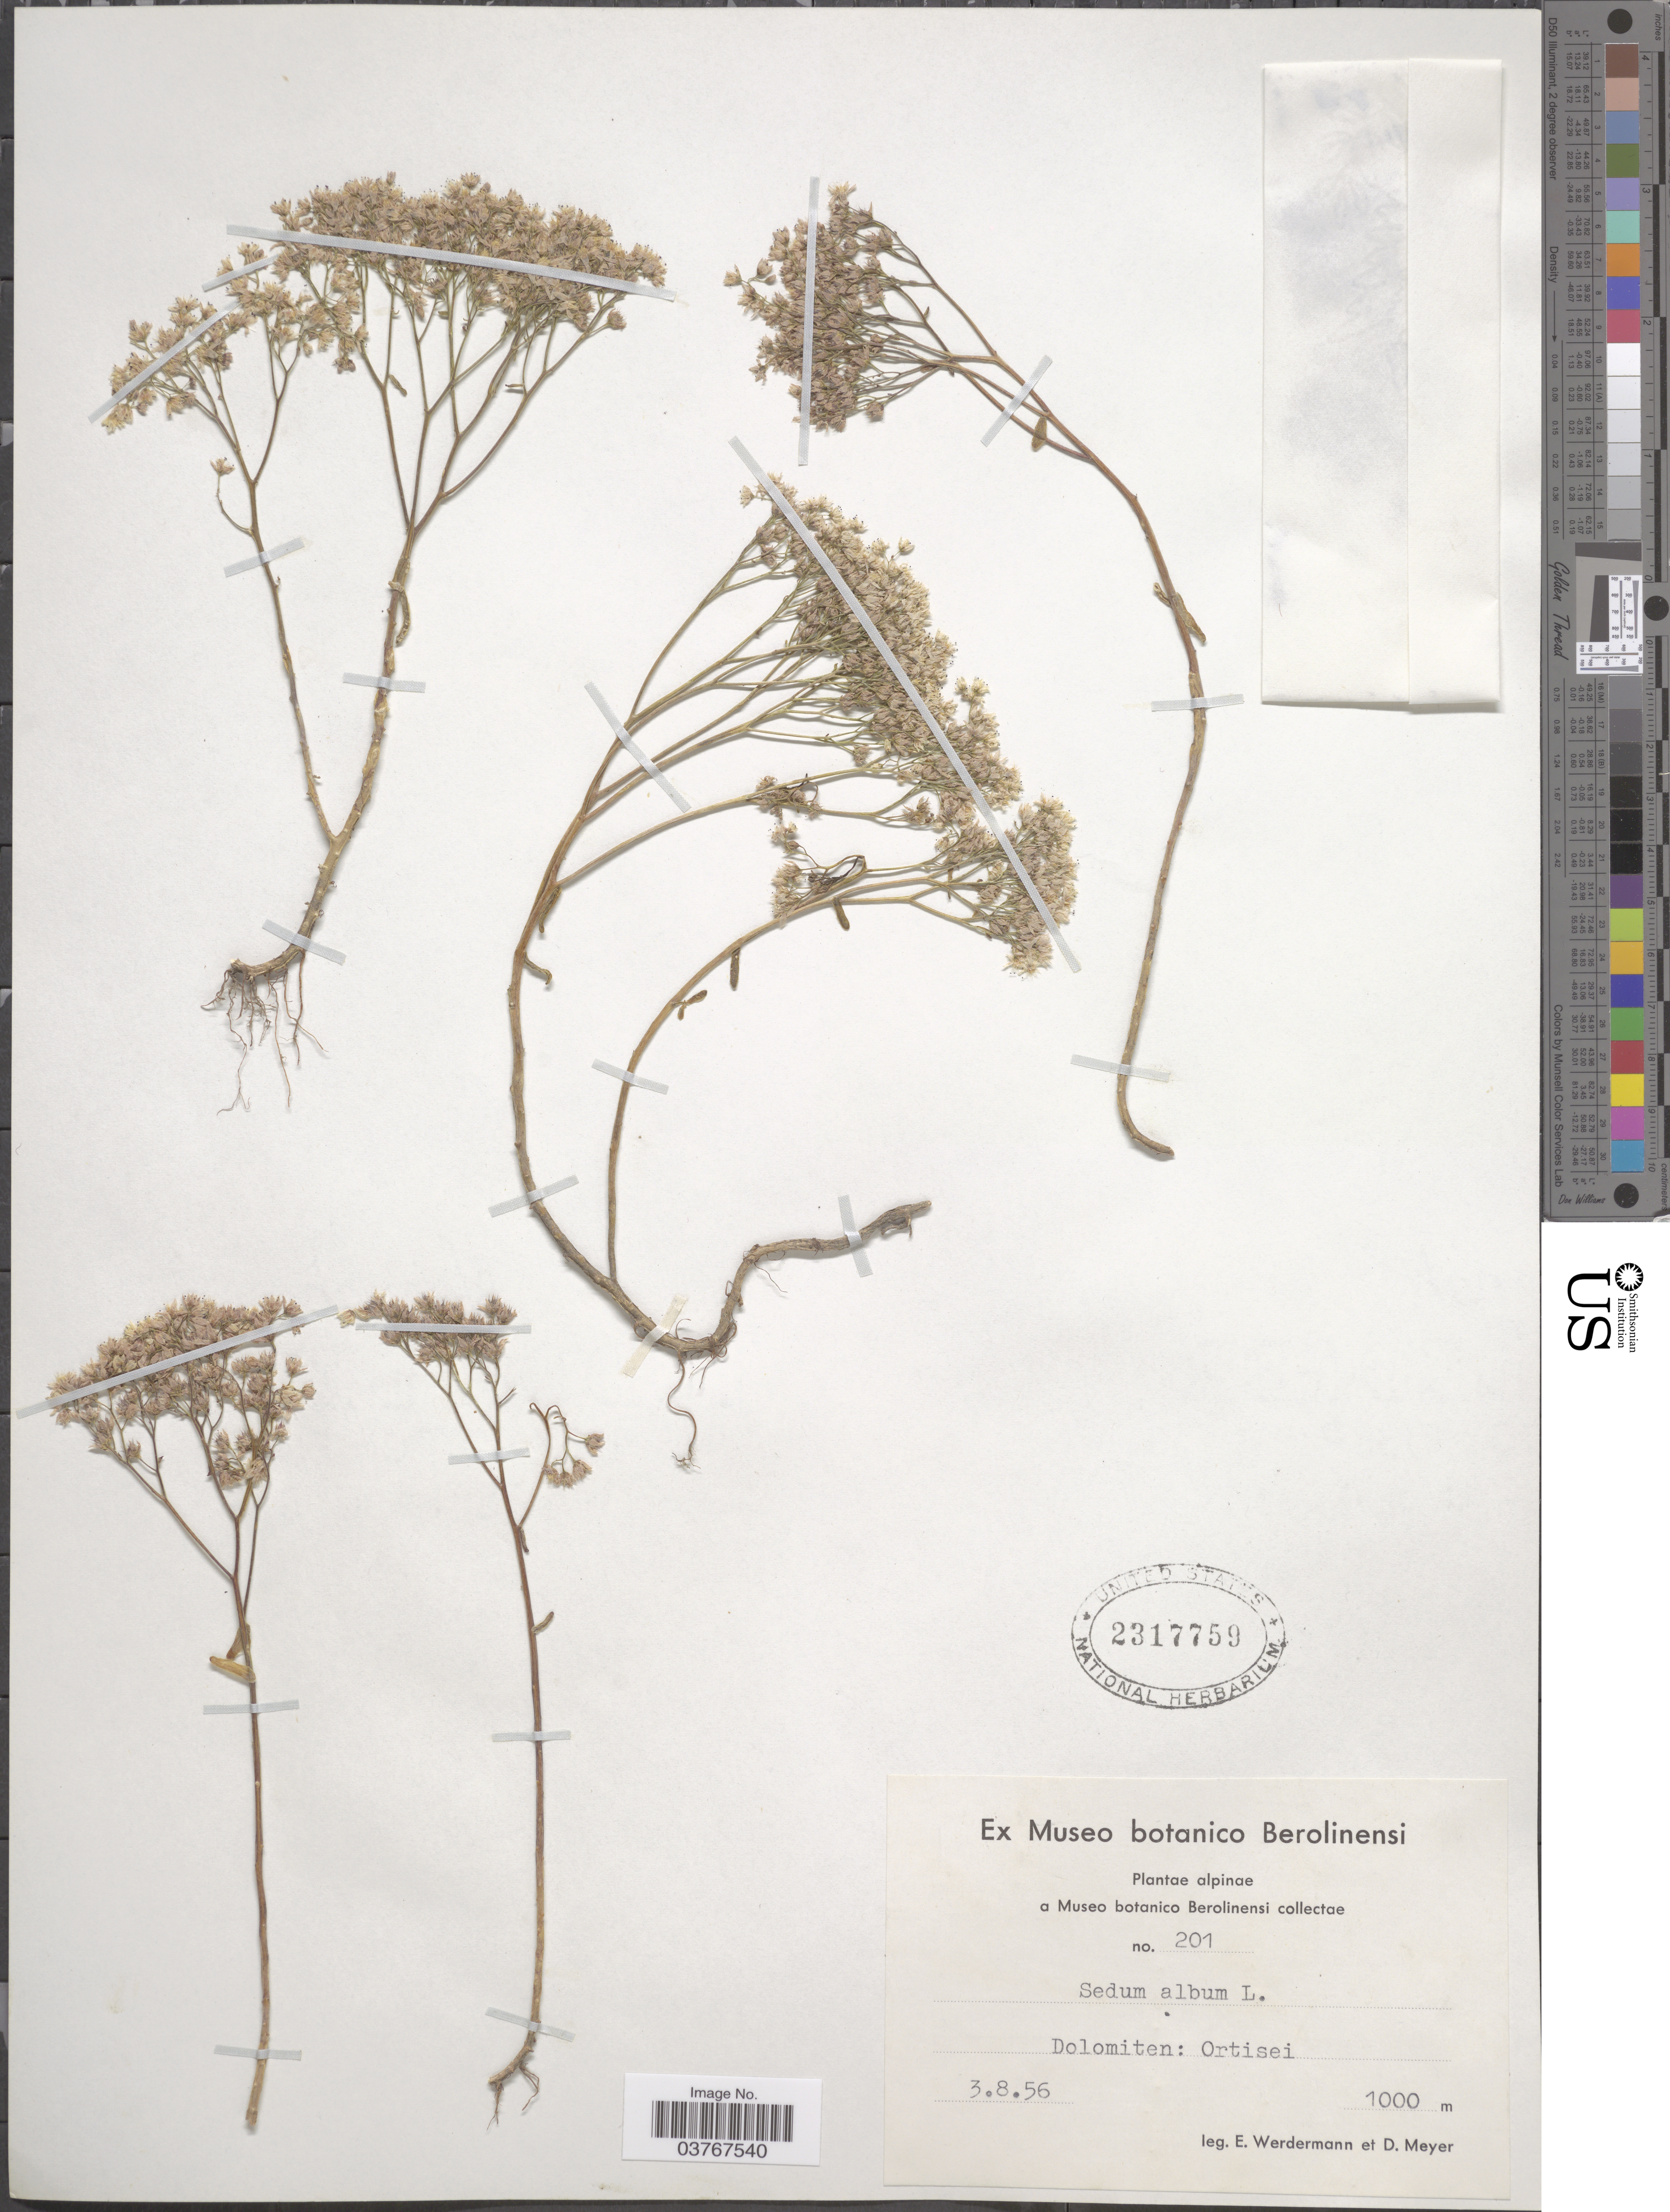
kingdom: Plantae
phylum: Tracheophyta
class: Magnoliopsida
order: Saxifragales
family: Crassulaceae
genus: Sedum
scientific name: Sedum album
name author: L.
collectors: E. Werdermann & D. Meyer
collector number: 201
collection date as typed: Transcribed d/m/y: 3/8/56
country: Italy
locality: Dolomiten: Ortisei.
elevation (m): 1000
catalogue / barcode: US 2317759